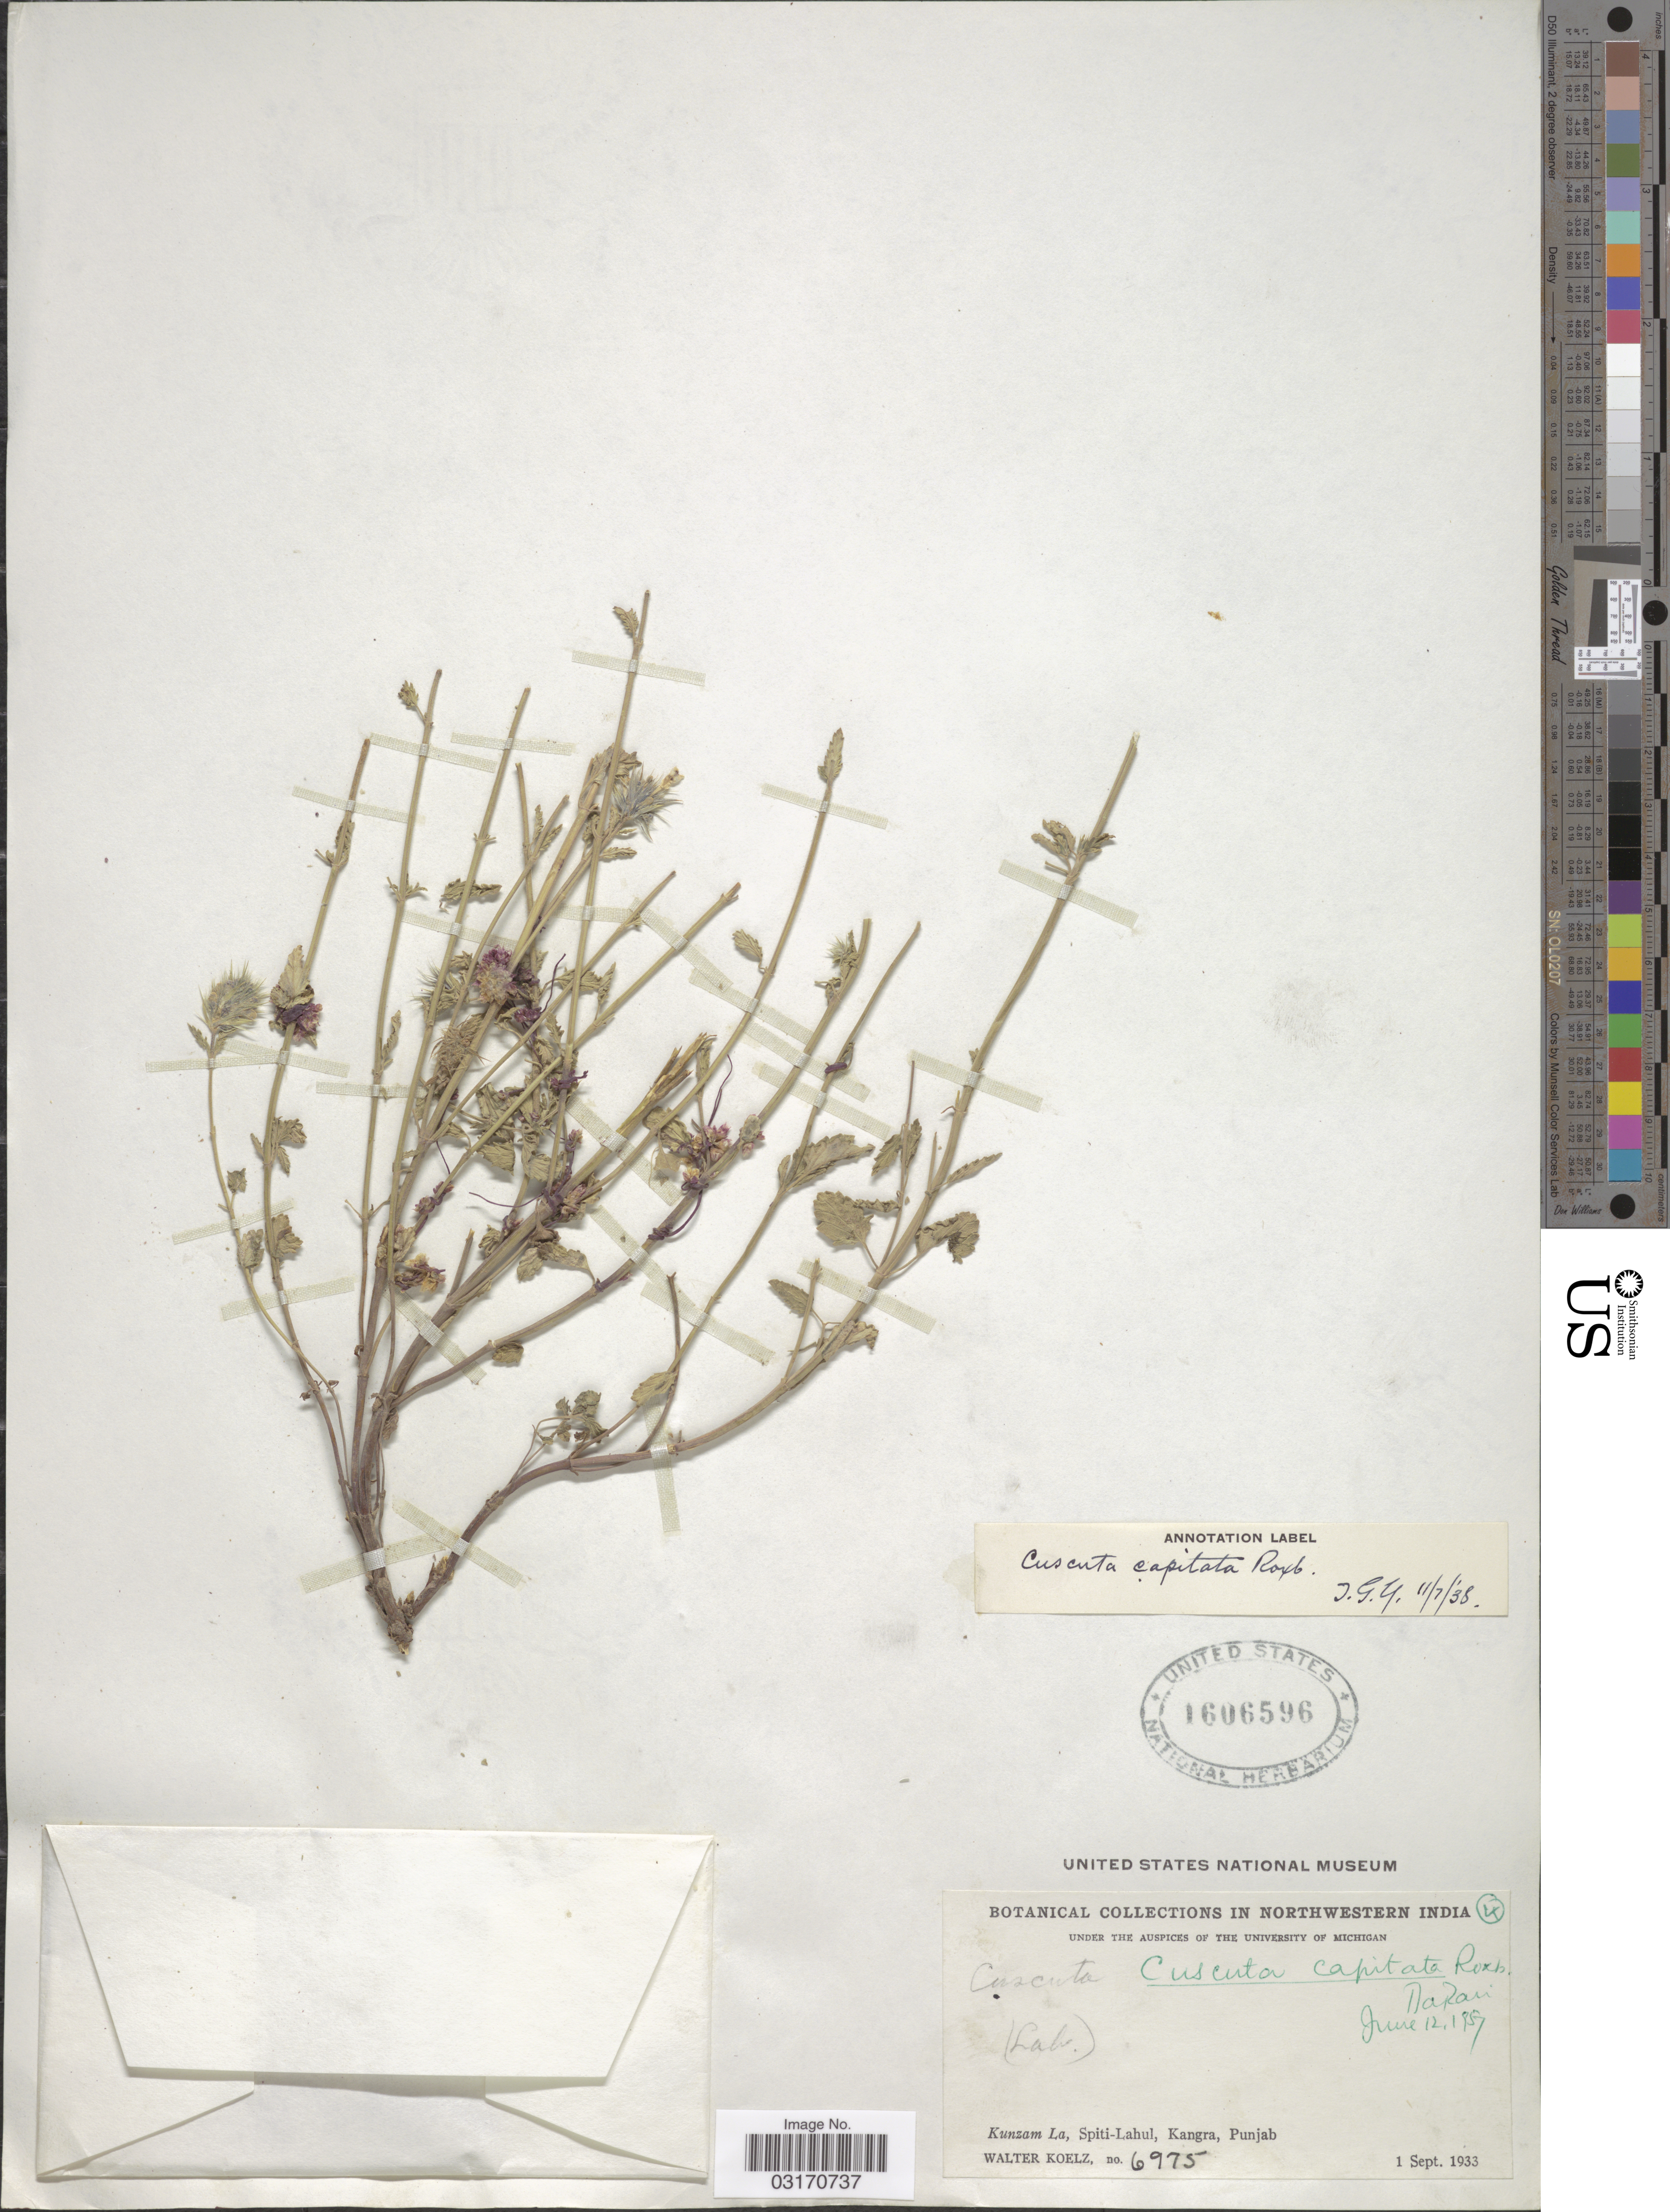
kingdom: Plantae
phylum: Tracheophyta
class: Magnoliopsida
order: Solanales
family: Convolvulaceae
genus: Cuscuta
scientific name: Cuscuta capitata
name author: Roxb.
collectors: W. N. Koelz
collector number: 6975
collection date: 1933-09-01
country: India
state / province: Himachal Pradesh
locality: Northwestern India. Kunzam La, Spiti-Lahul, Kangra, Punjab.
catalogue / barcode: US 1606596